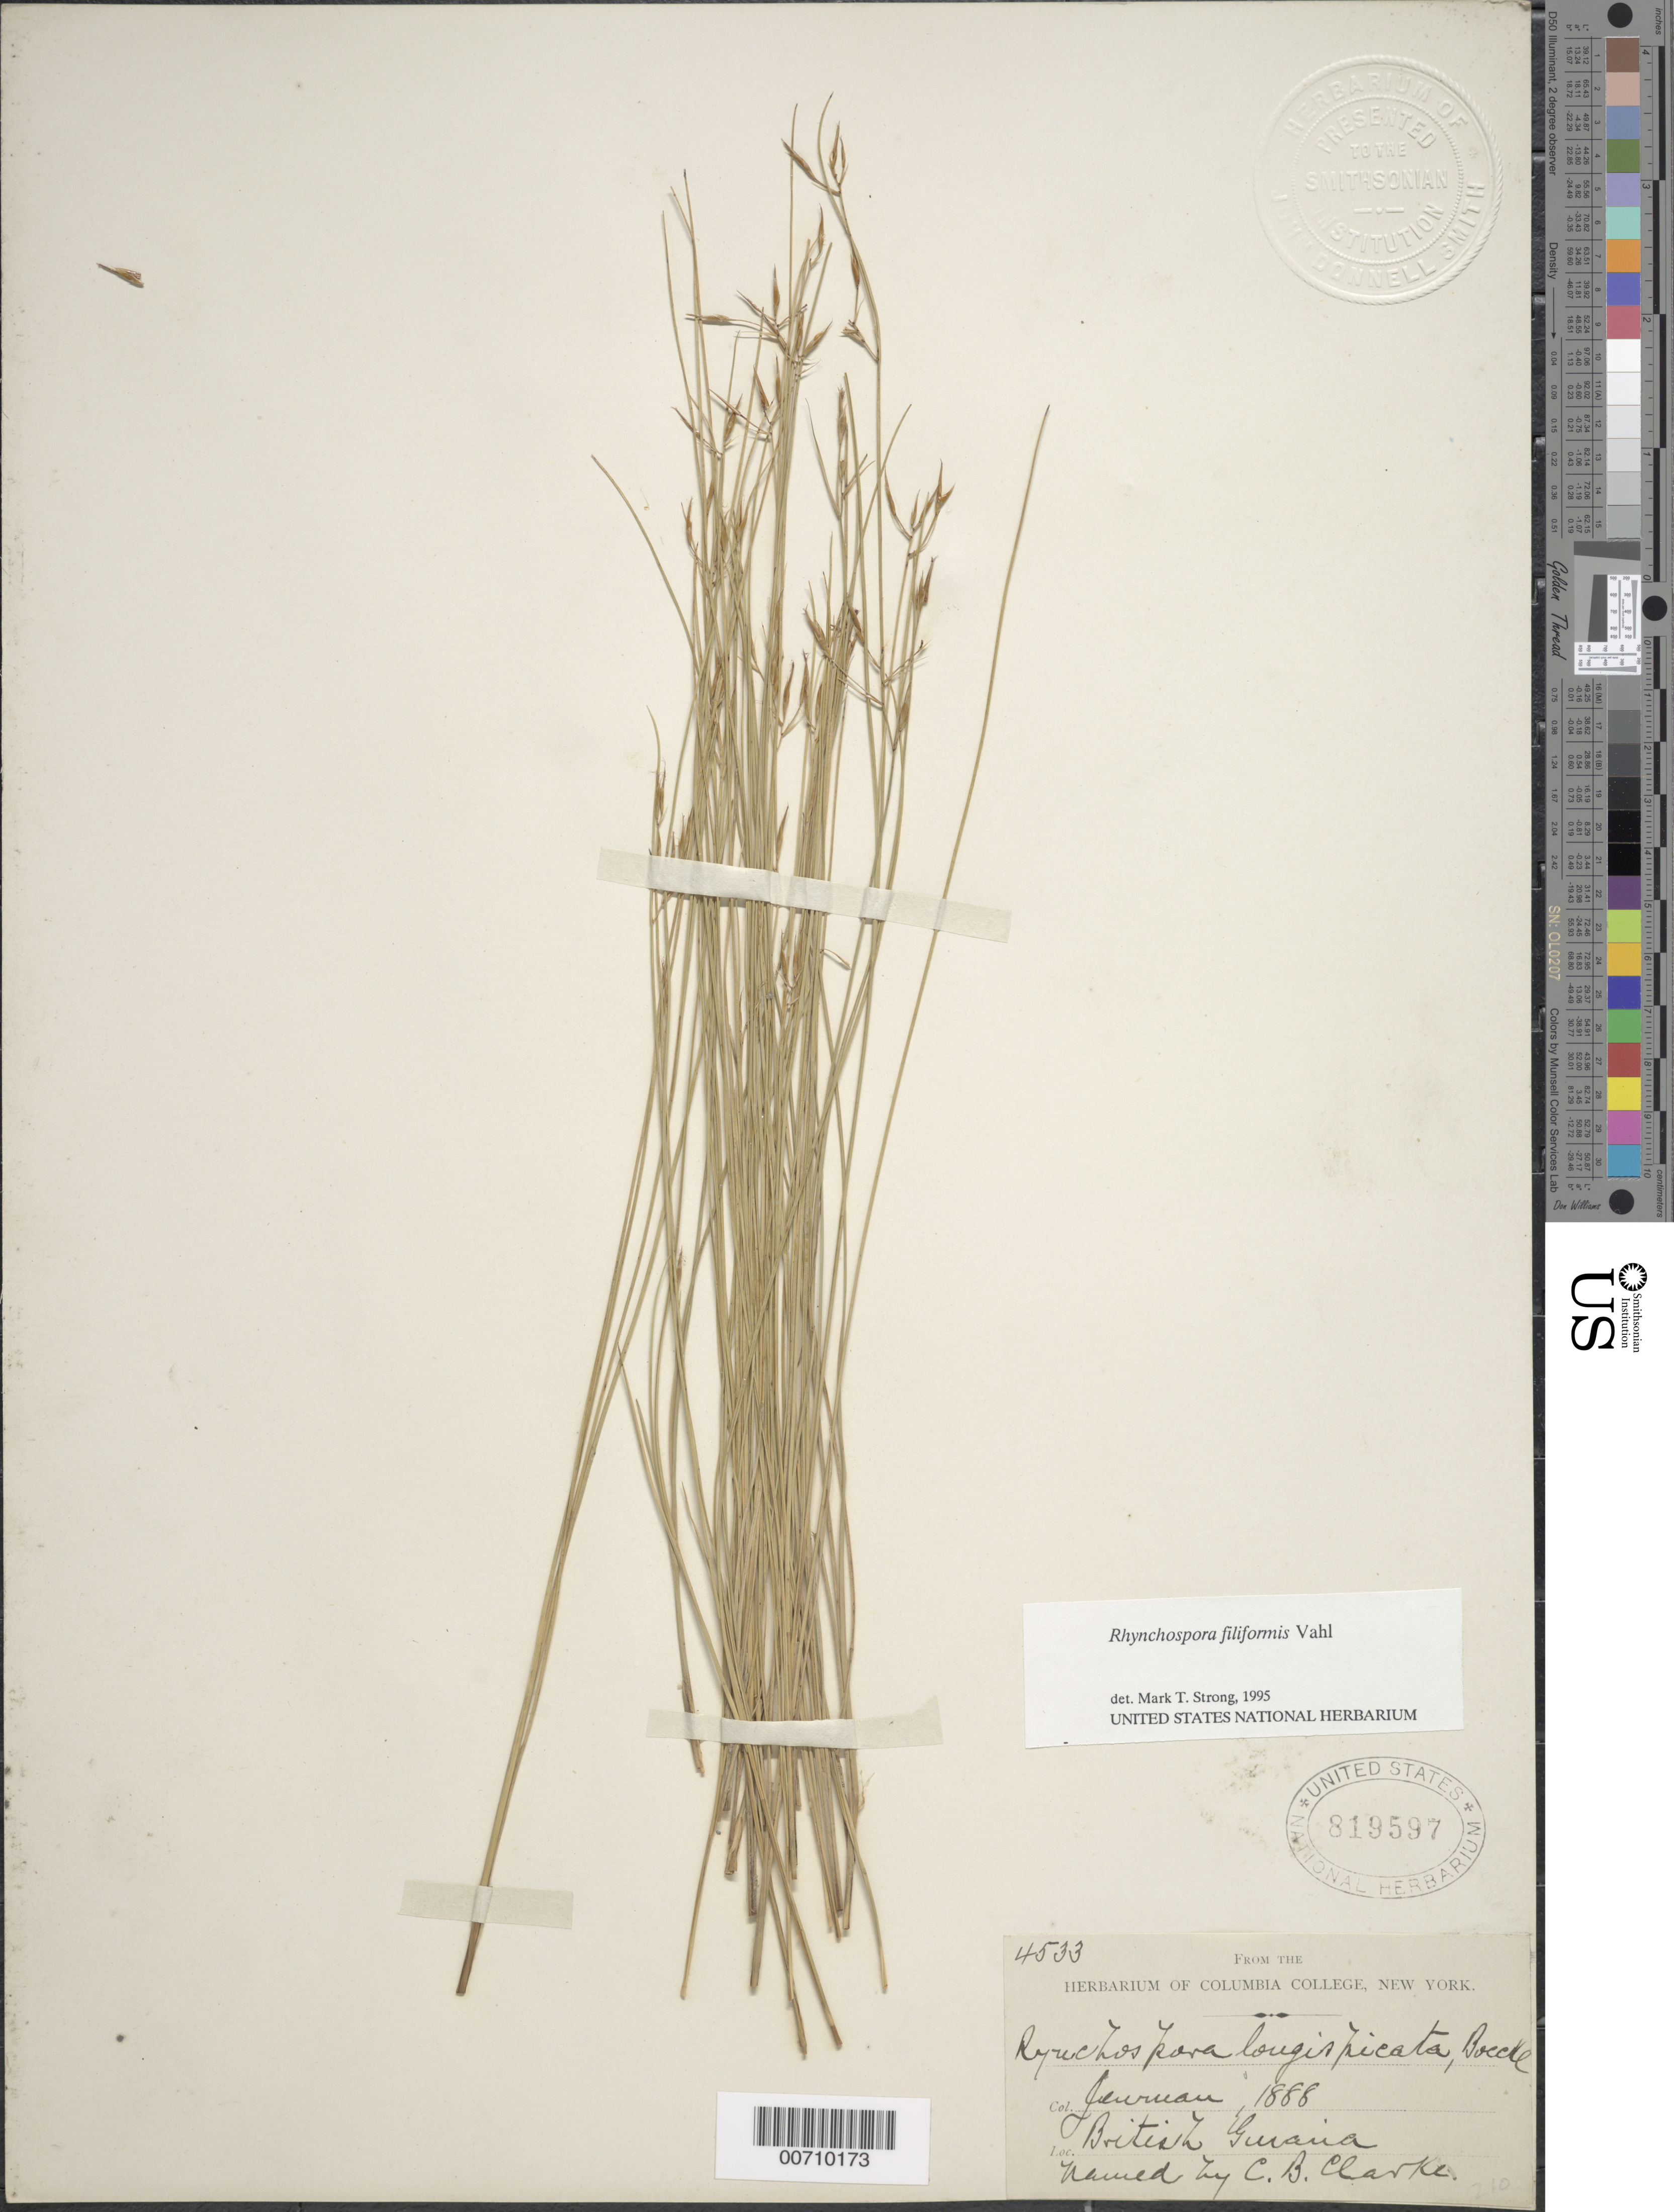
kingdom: Plantae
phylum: Tracheophyta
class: Liliopsida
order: Poales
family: Cyperaceae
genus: Rhynchospora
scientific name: Rhynchospora filiformis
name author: Vahl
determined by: Strong, M. T., (US), Smithsonian Institution - National Museum of Natural History (UNITED STATES)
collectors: G. S. Jenman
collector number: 4533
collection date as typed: October 1888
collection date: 1888-10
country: Guyana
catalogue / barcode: US 819597